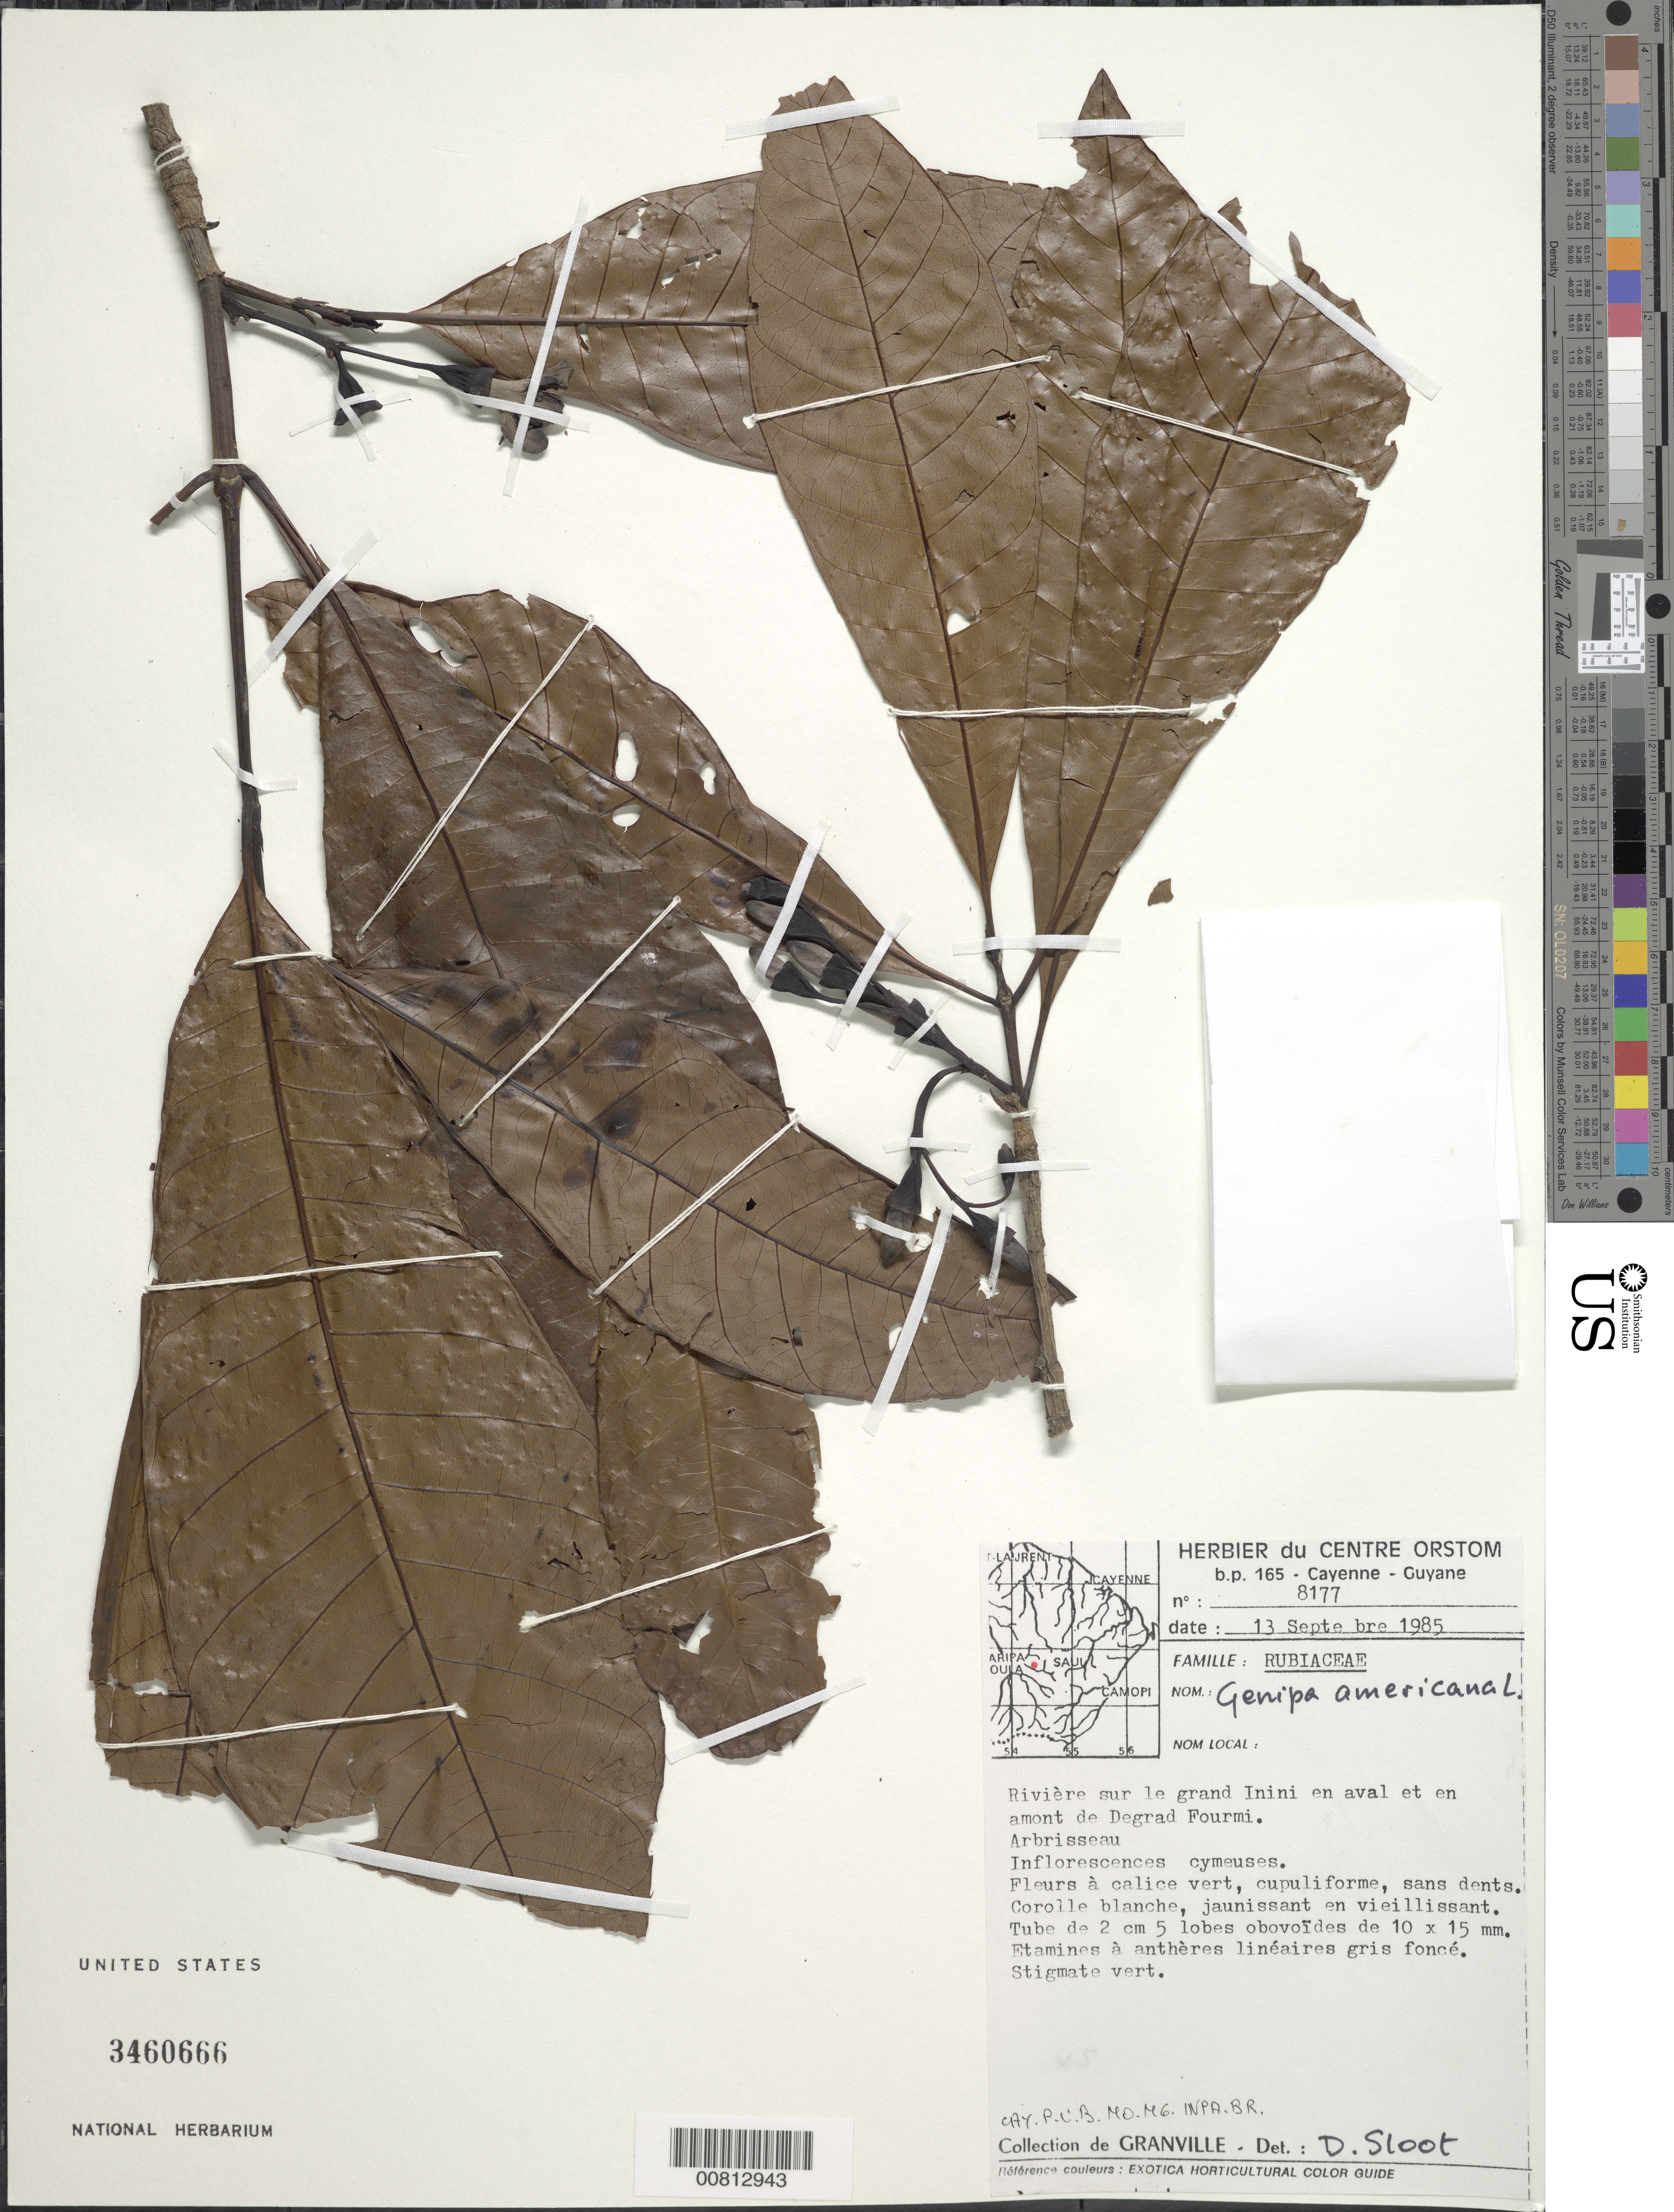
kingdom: Plantae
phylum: Tracheophyta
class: Magnoliopsida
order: Gentianales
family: Rubiaceae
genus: Genipa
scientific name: Genipa americana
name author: L.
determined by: Sloot, D. M.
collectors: J.-J. de Granville, L. Allorge, G. Cremers, A. .R. A. Görts-van Rijn & J. Kodjoed-Bonneton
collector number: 8177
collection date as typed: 13-Sep-85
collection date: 1985-09-13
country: French Guiana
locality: Montagnes Bellevue de l'Inini, Rivière Grand Inini en aval et en amont de Dégrad Fourmi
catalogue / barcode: US 3460666